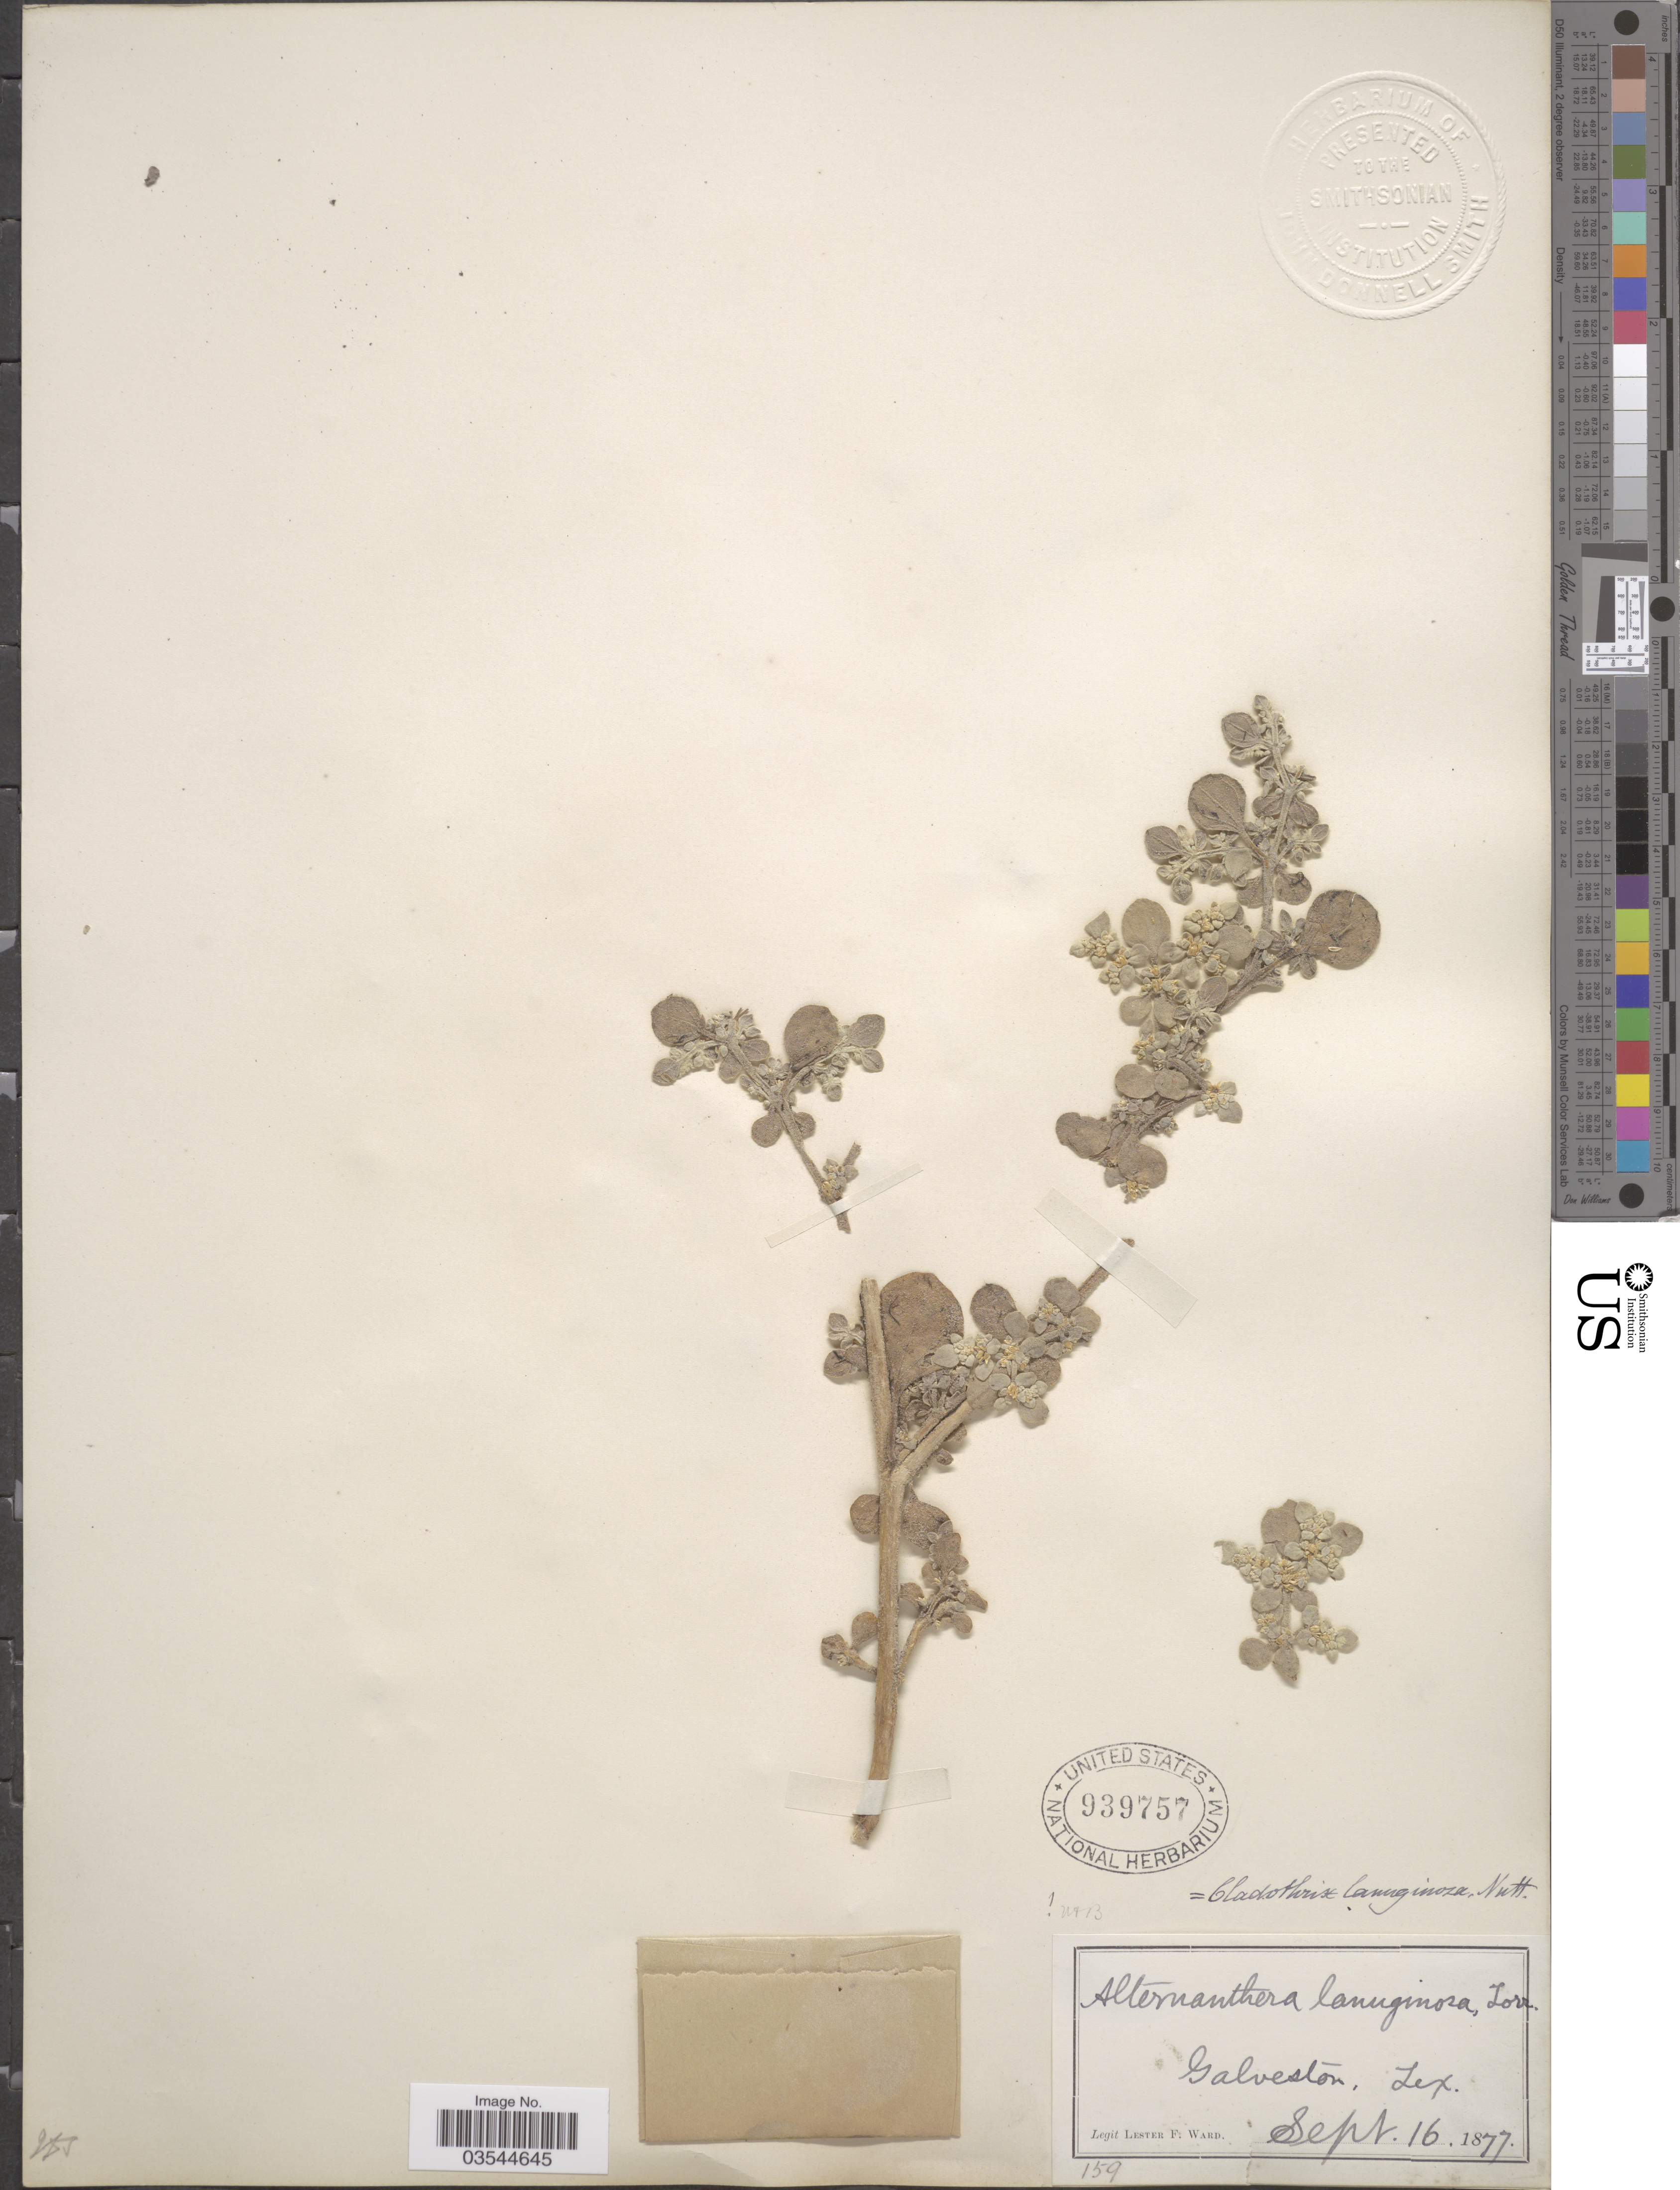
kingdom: Plantae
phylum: Tracheophyta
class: Magnoliopsida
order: Caryophyllales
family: Amaranthaceae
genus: Tidestromia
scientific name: Tidestromia lanuginosa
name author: (Nutt.) Standl.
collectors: L. F. Ward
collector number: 159?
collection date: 1877-09-16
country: United States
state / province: Texas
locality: Galveston.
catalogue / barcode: US 939757